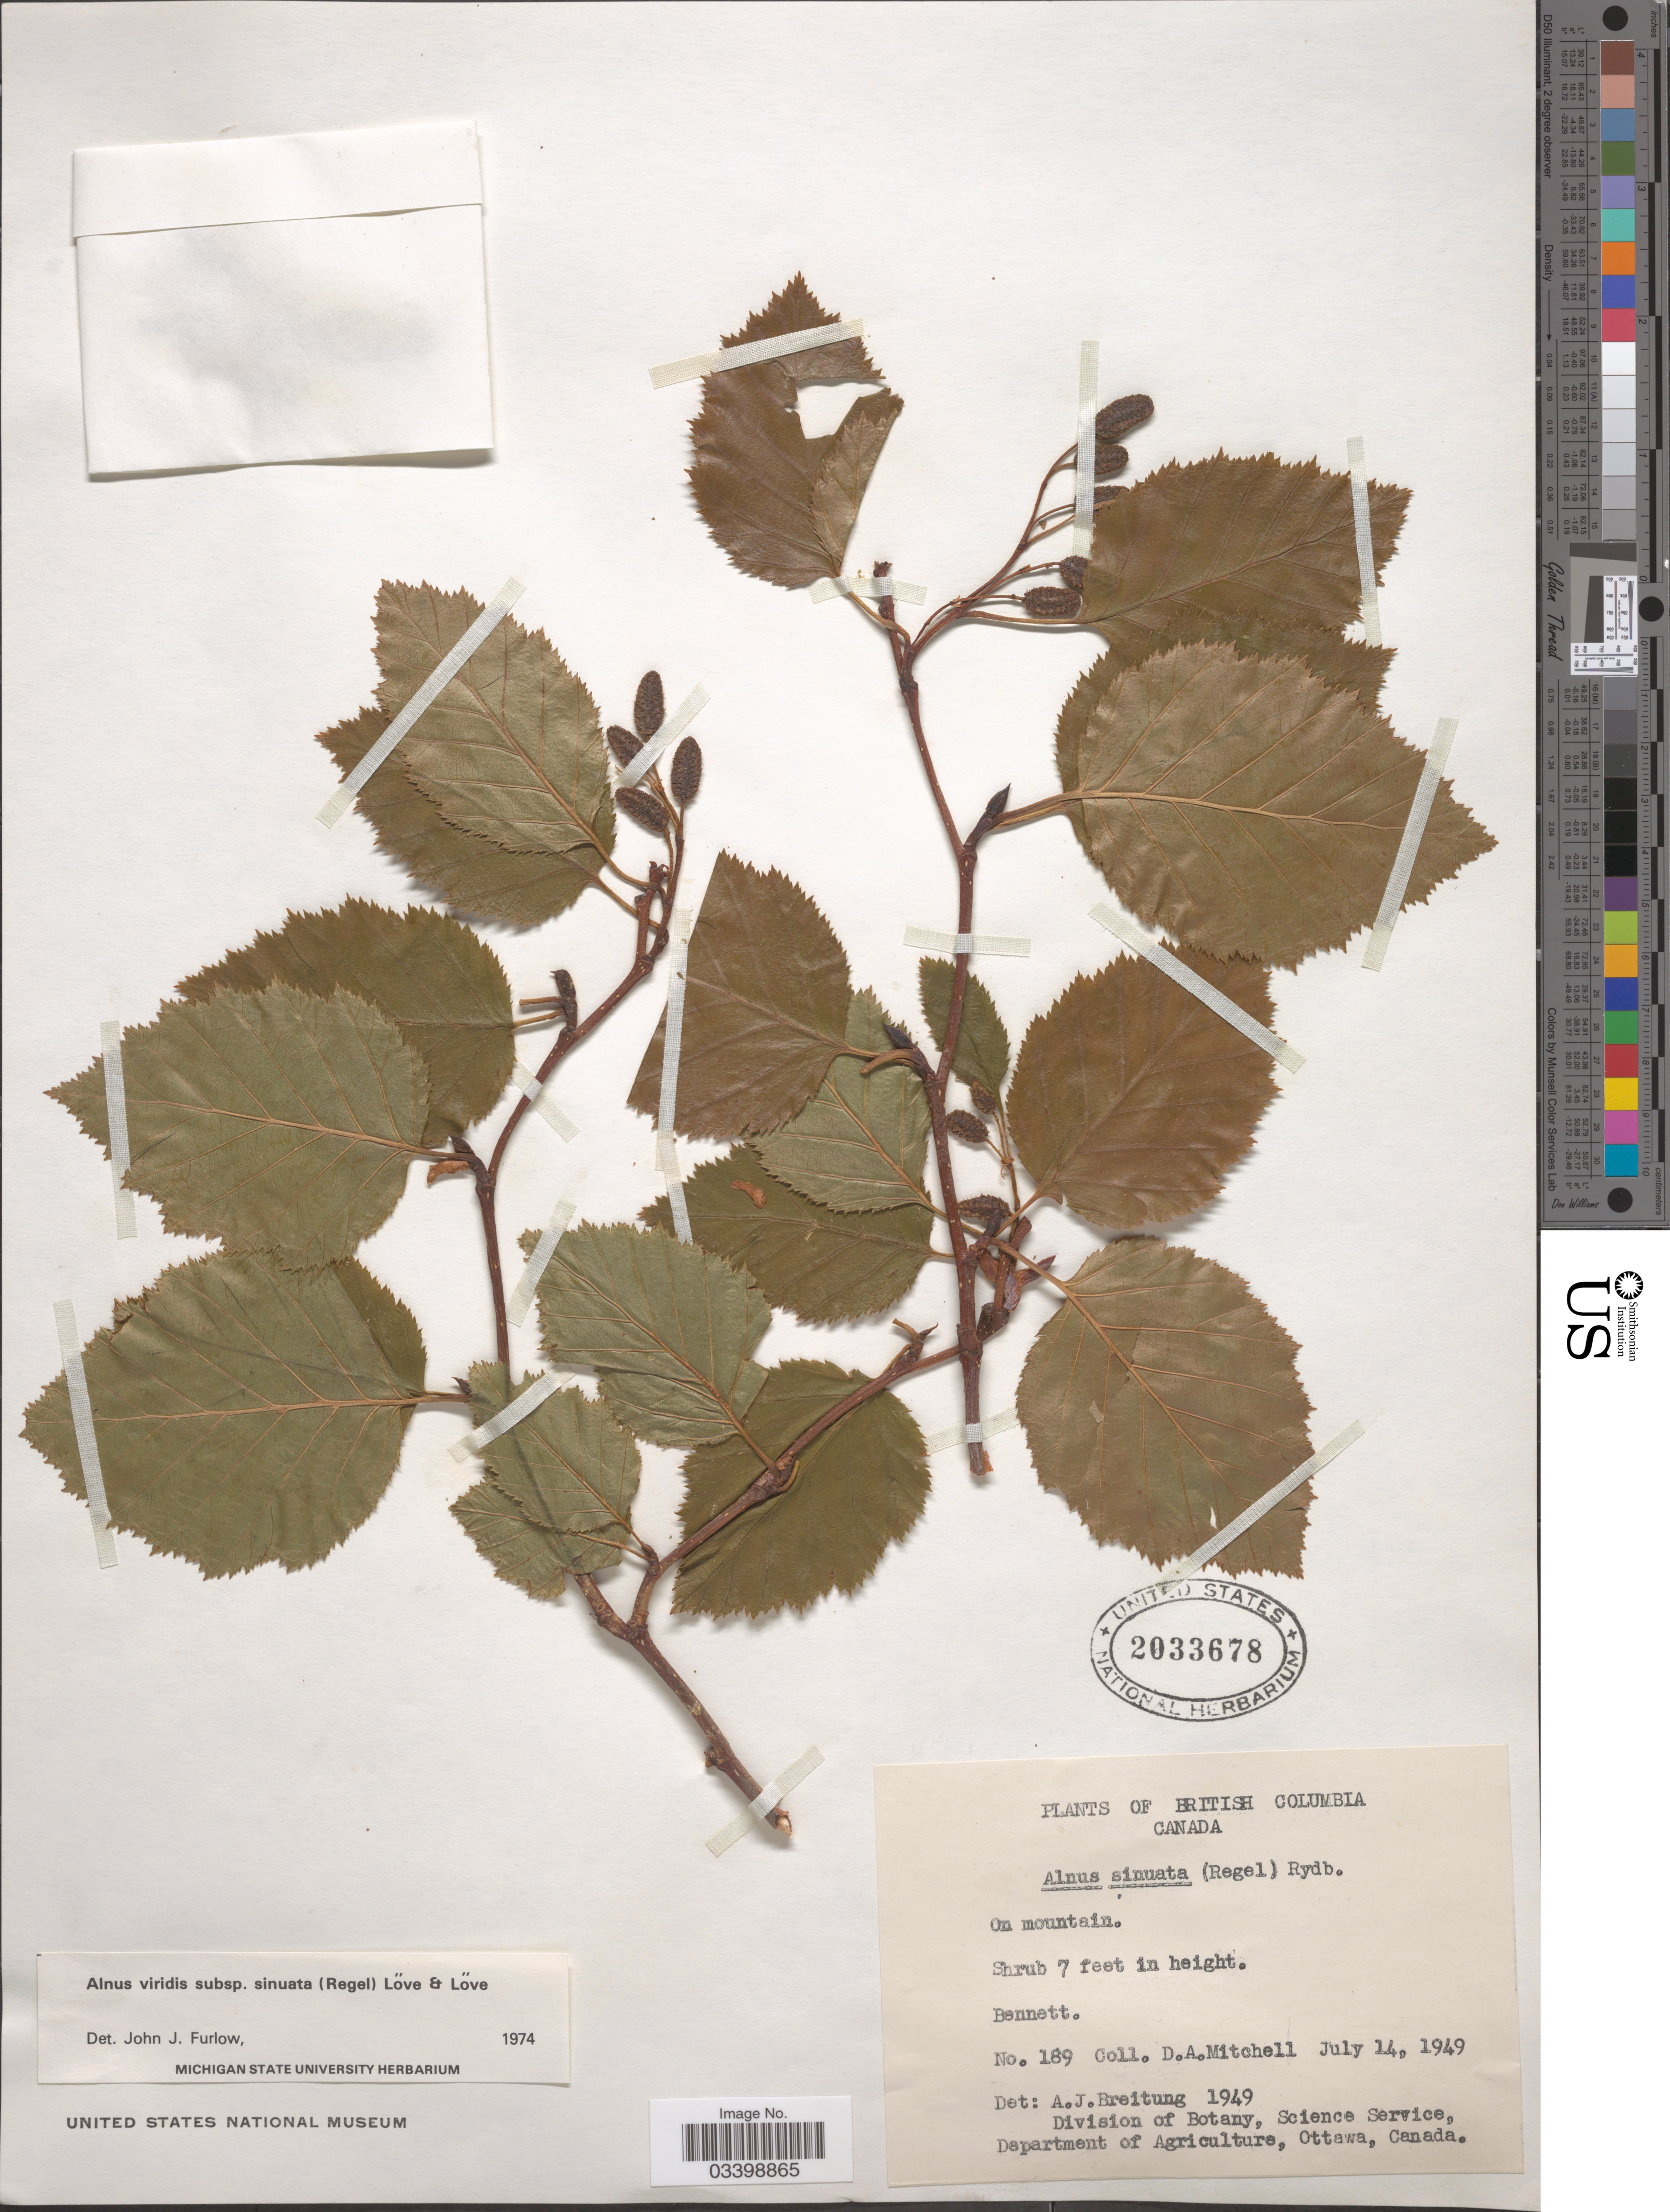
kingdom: Plantae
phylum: Tracheophyta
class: Magnoliopsida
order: Fagales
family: Betulaceae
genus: Alnus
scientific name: Alnus viridis subsp. sinuata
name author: Regel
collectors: D. Mitchell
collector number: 189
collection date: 1949-07-14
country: Canada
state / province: British Columbia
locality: Bennett.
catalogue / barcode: US 2033678